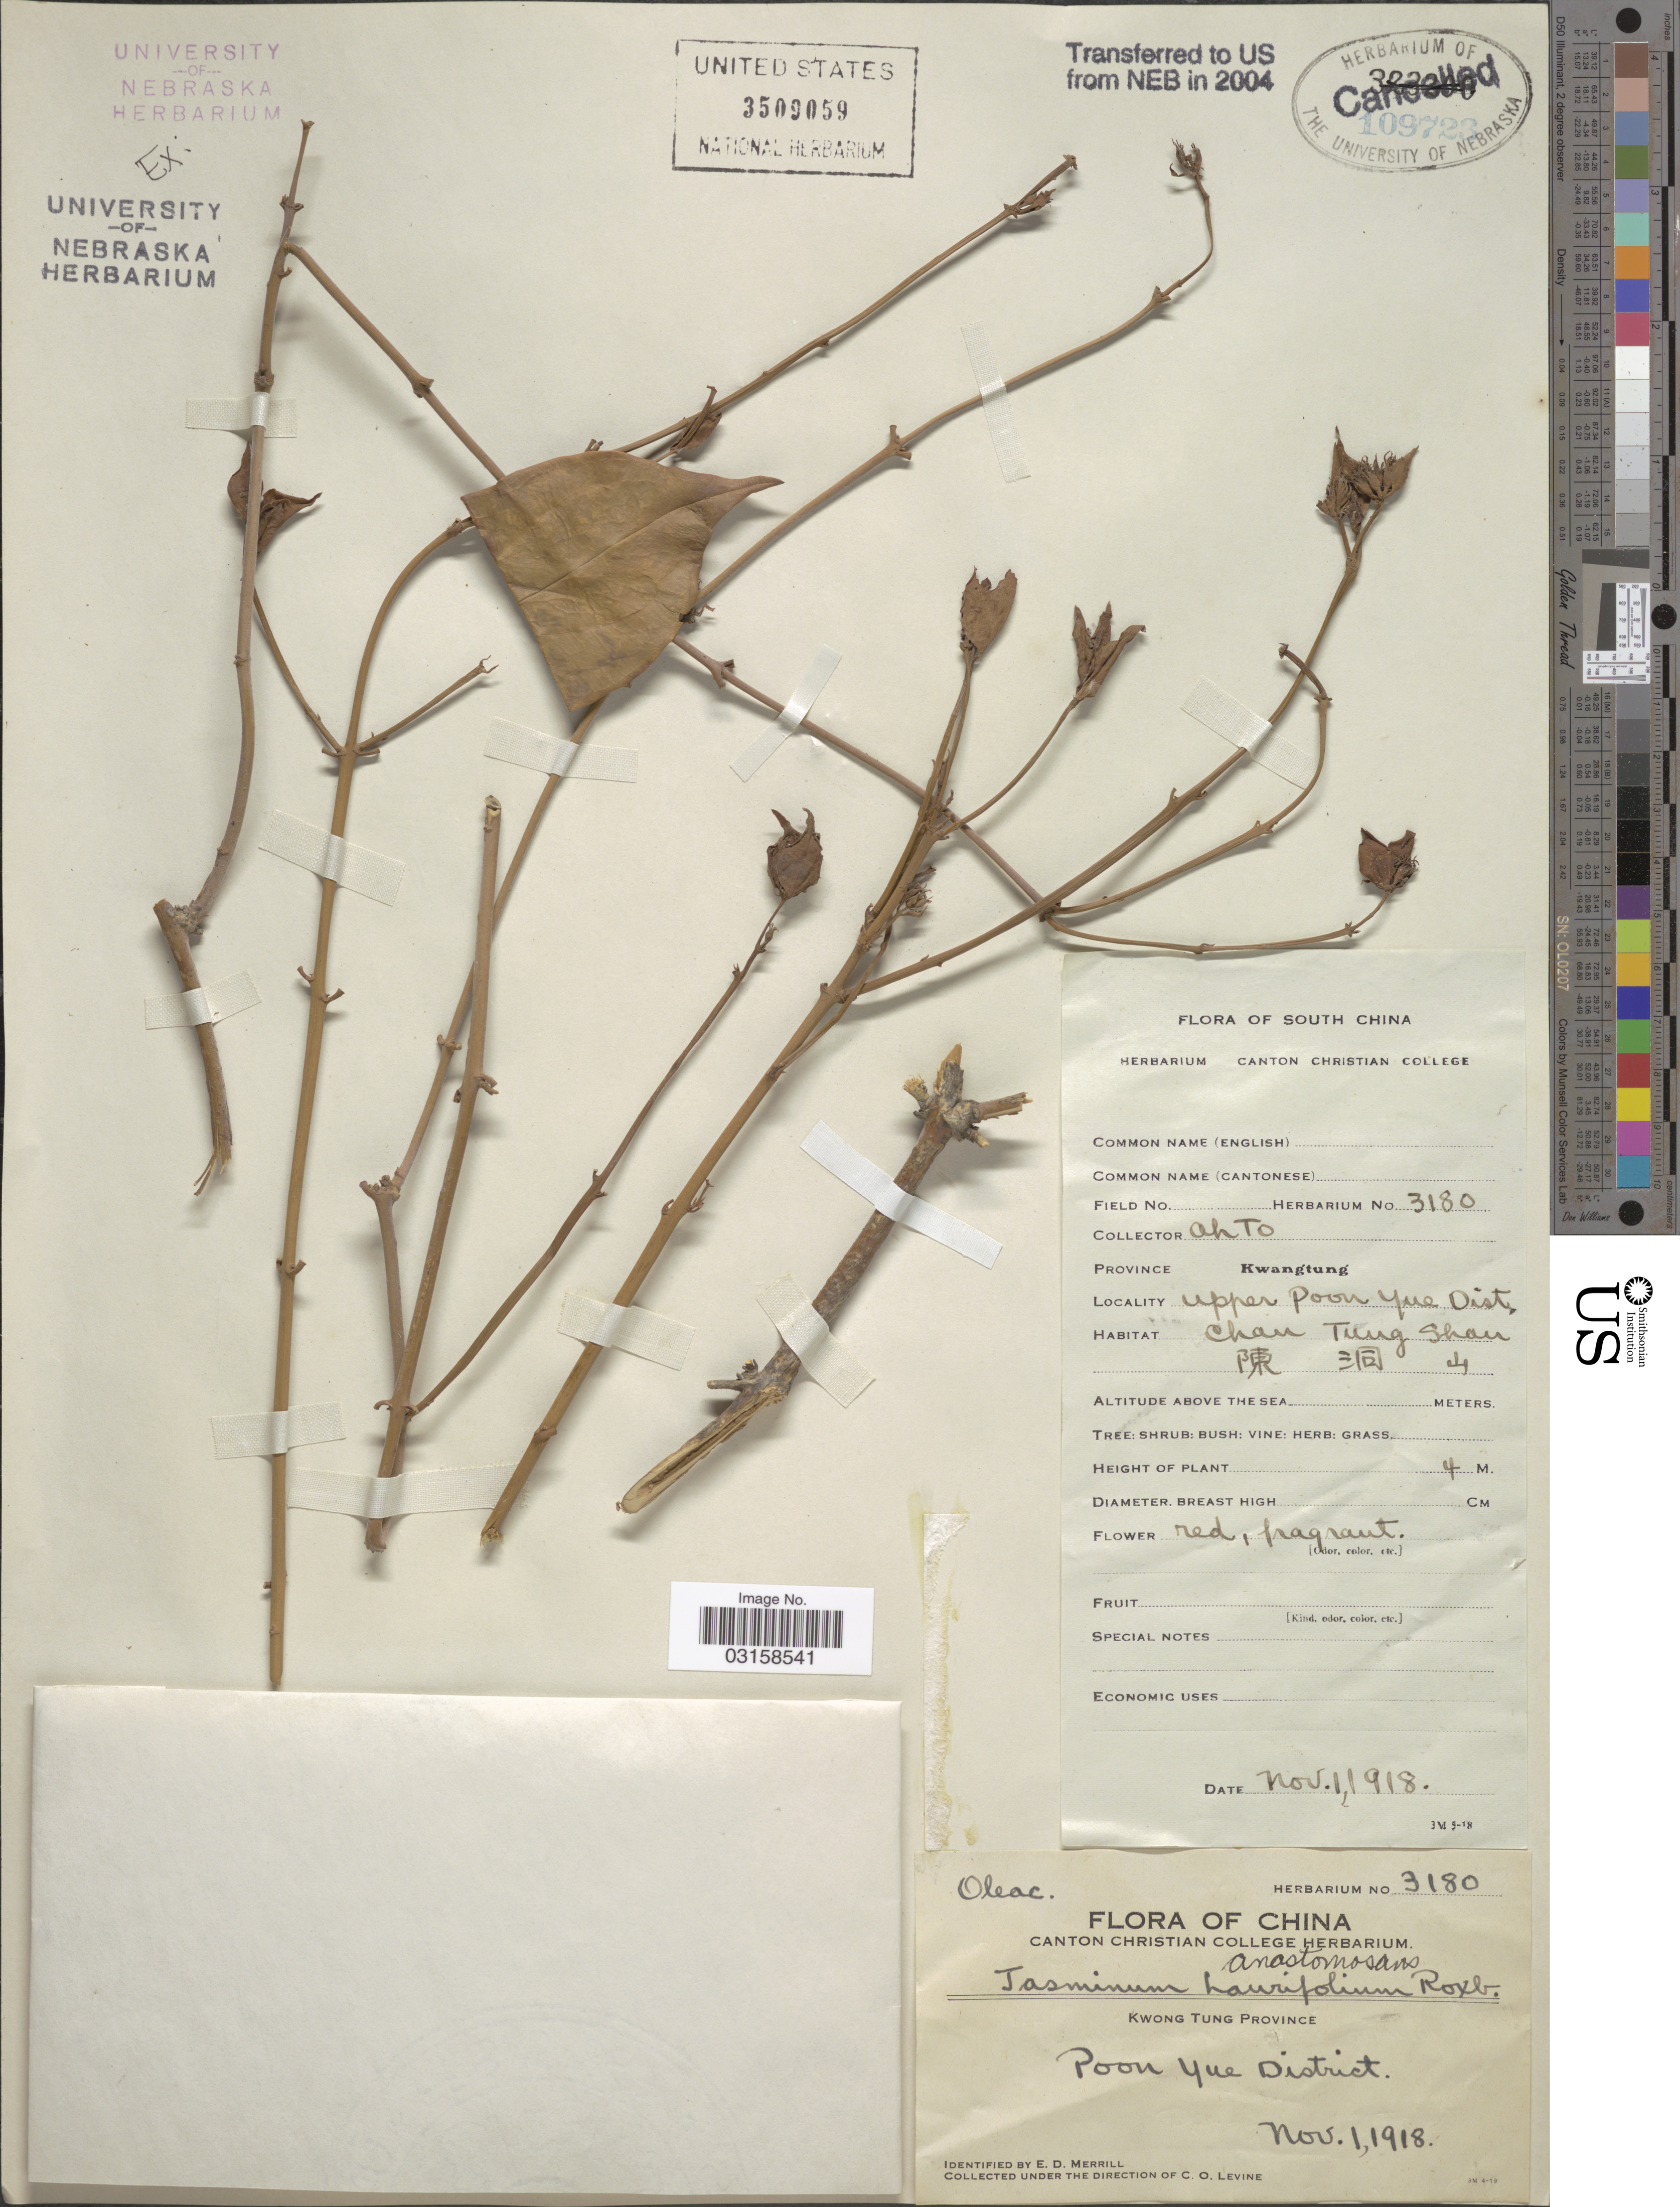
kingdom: Plantae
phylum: Tracheophyta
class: Magnoliopsida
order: Lamiales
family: Oleaceae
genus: Jasminum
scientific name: Jasminum laurifolium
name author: Roxb.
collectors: Ahto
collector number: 3180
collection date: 1918-11-01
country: China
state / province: Guangdong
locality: South China. Kwong Tung Province. Province Kwangtung. Upper Poon Yue District. Chan Tung Shan.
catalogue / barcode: US 3509059